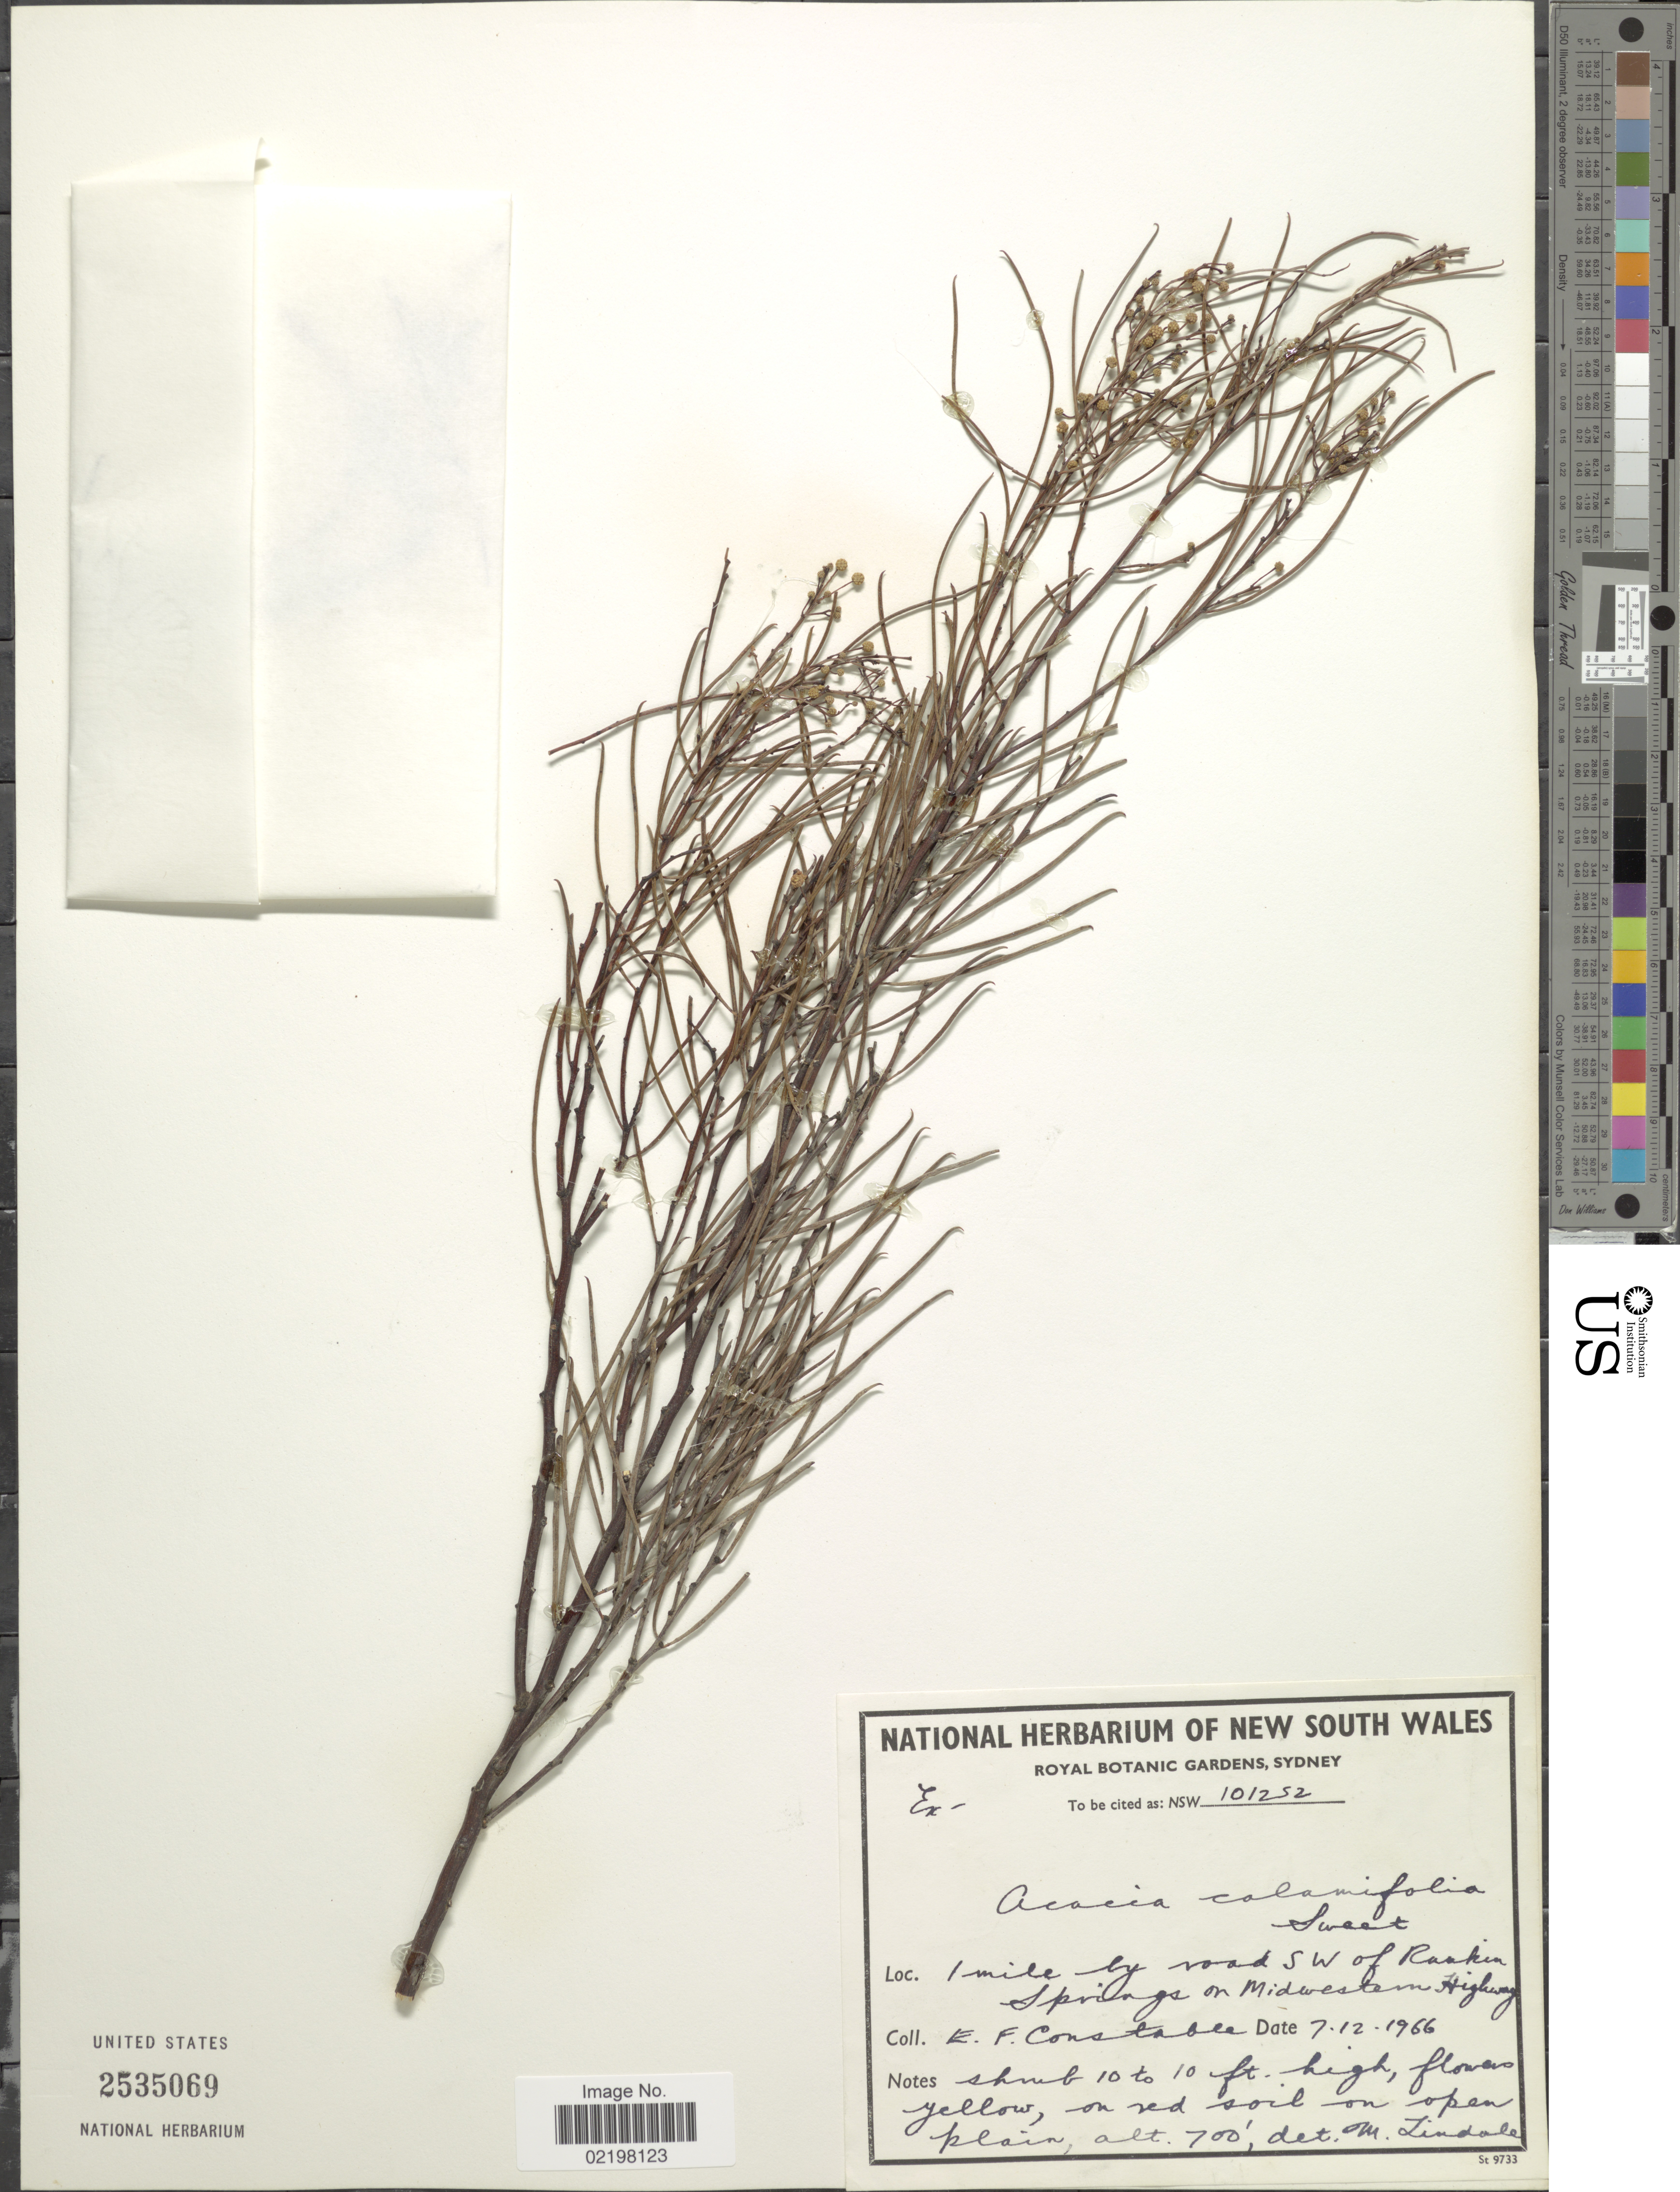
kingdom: Plantae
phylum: Tracheophyta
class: Magnoliopsida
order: Fabales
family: Fabaceae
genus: Acacia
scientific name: Acacia calamifolia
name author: Lindl.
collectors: E. F. Constable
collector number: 101252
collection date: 1966-12-07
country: Australia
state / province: New South Wales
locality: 1 mile by road SW of Roakin Springs on Midwestern Highway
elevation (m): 213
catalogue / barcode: US 2535069